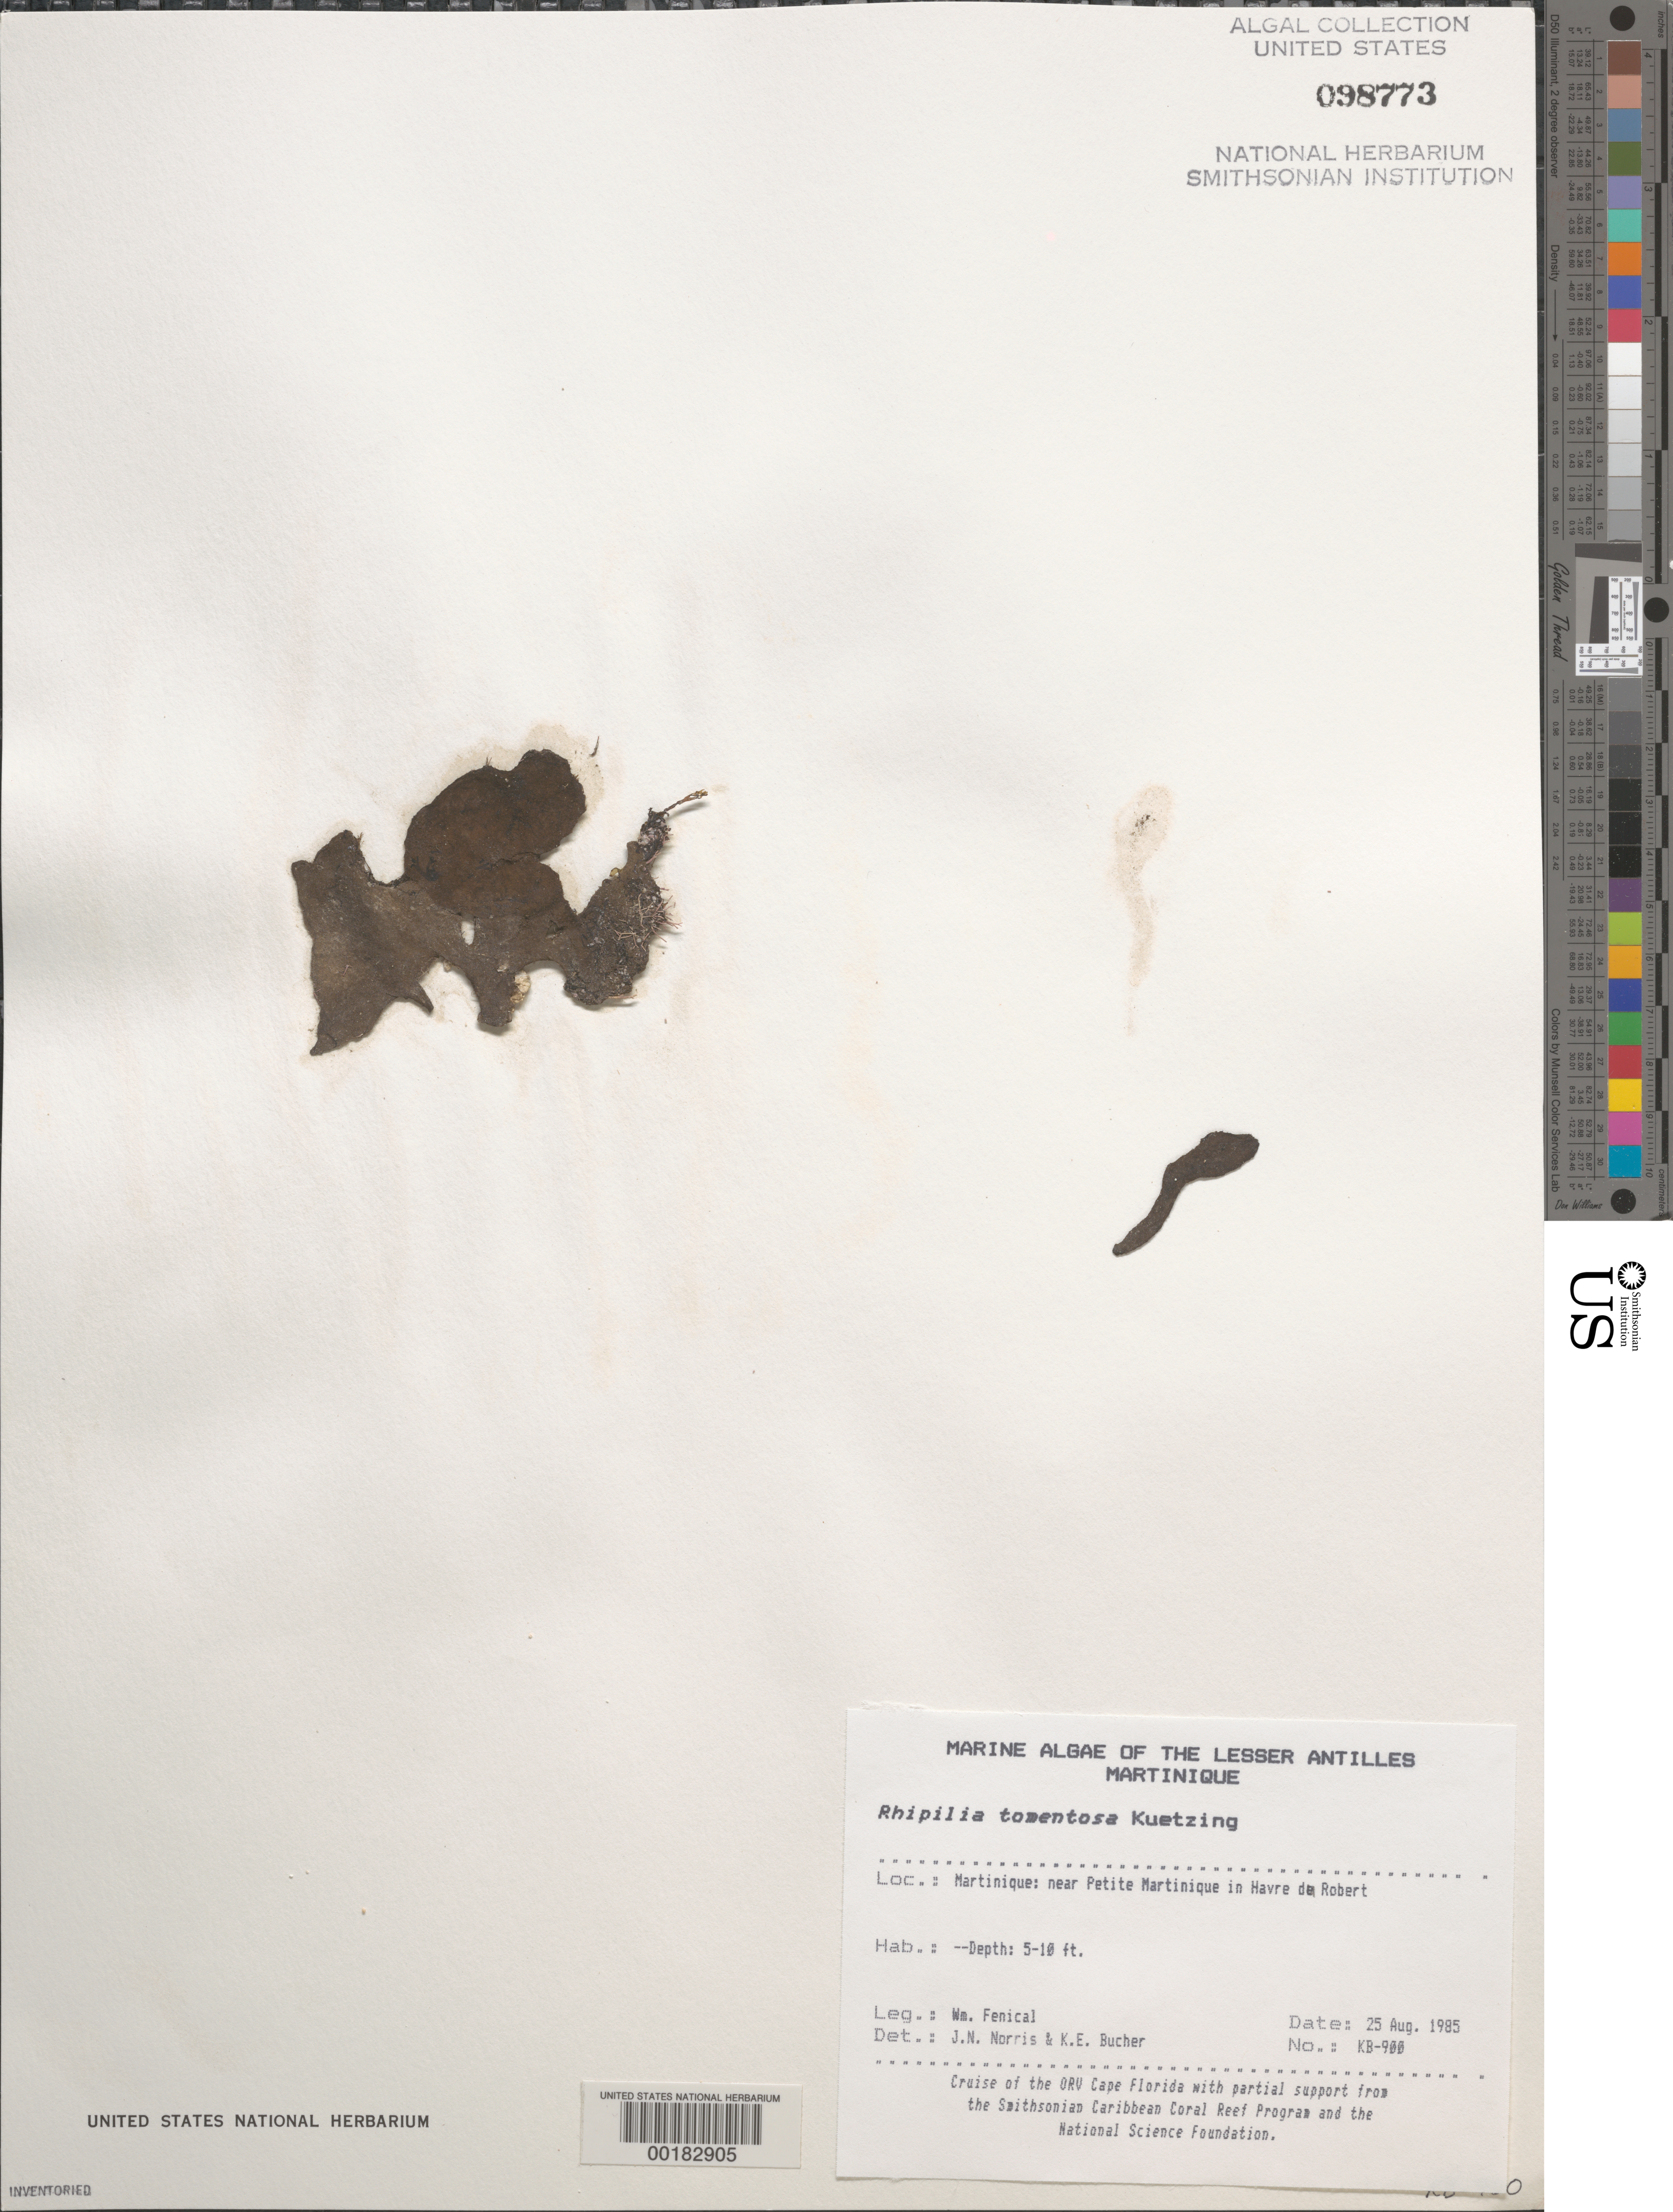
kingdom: Plantae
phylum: Chlorophyta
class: Ulvophyceae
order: Bryopsidales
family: Rhipiliaceae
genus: Rhipilia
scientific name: Rhipilia tomentosa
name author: Kütz.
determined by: Norris, J. N.; Bucher, K. E.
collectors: W. Fenical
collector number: Kb-900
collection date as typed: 25 Aug 1985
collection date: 1985-08-25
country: Martinique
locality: Near Petite Martinique, Havre du Robert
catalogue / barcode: US 98773